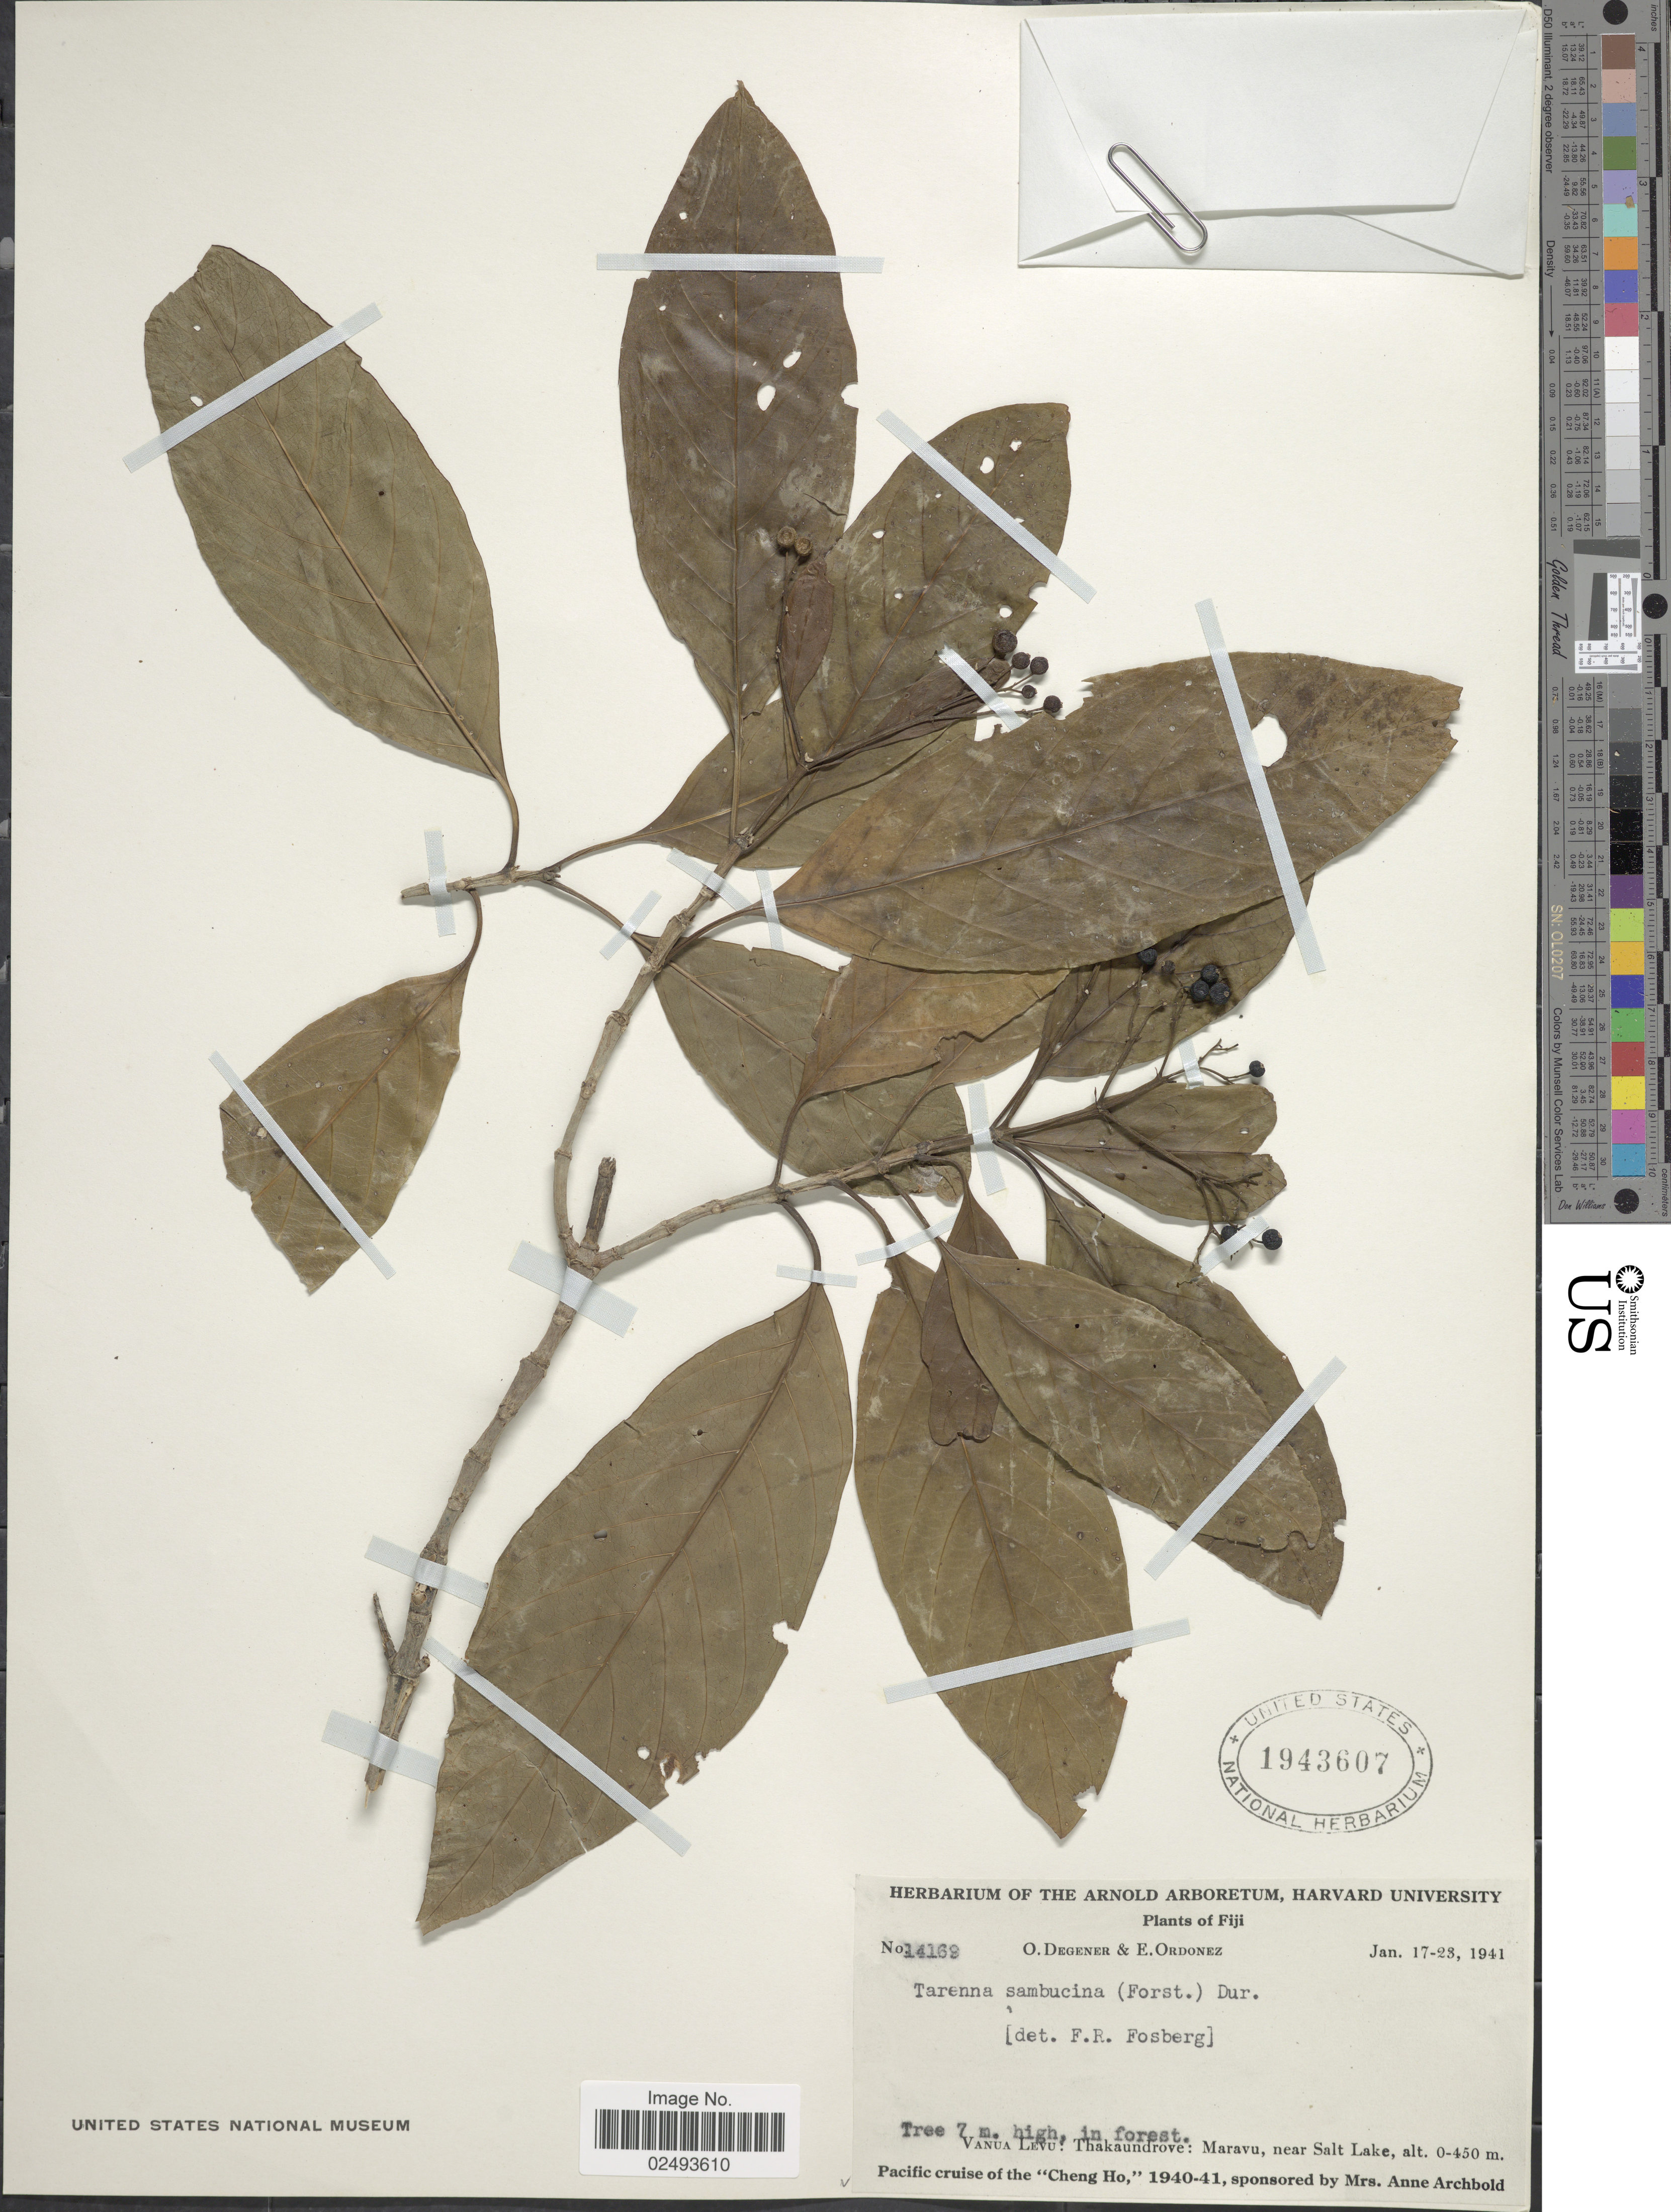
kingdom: Plantae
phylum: Tracheophyta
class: Magnoliopsida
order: Gentianales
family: Rubiaceae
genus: Tarenna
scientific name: Tarenna sambucina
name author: (G. Forst.) Drake ex Durand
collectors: O. Degener & E. Ordonez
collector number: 14169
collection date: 1941-01-17/1941-01-23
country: Fiji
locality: Vanua Levu: Thakaundrove: Maravu, nea Salt Lake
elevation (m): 0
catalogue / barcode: US 1943607